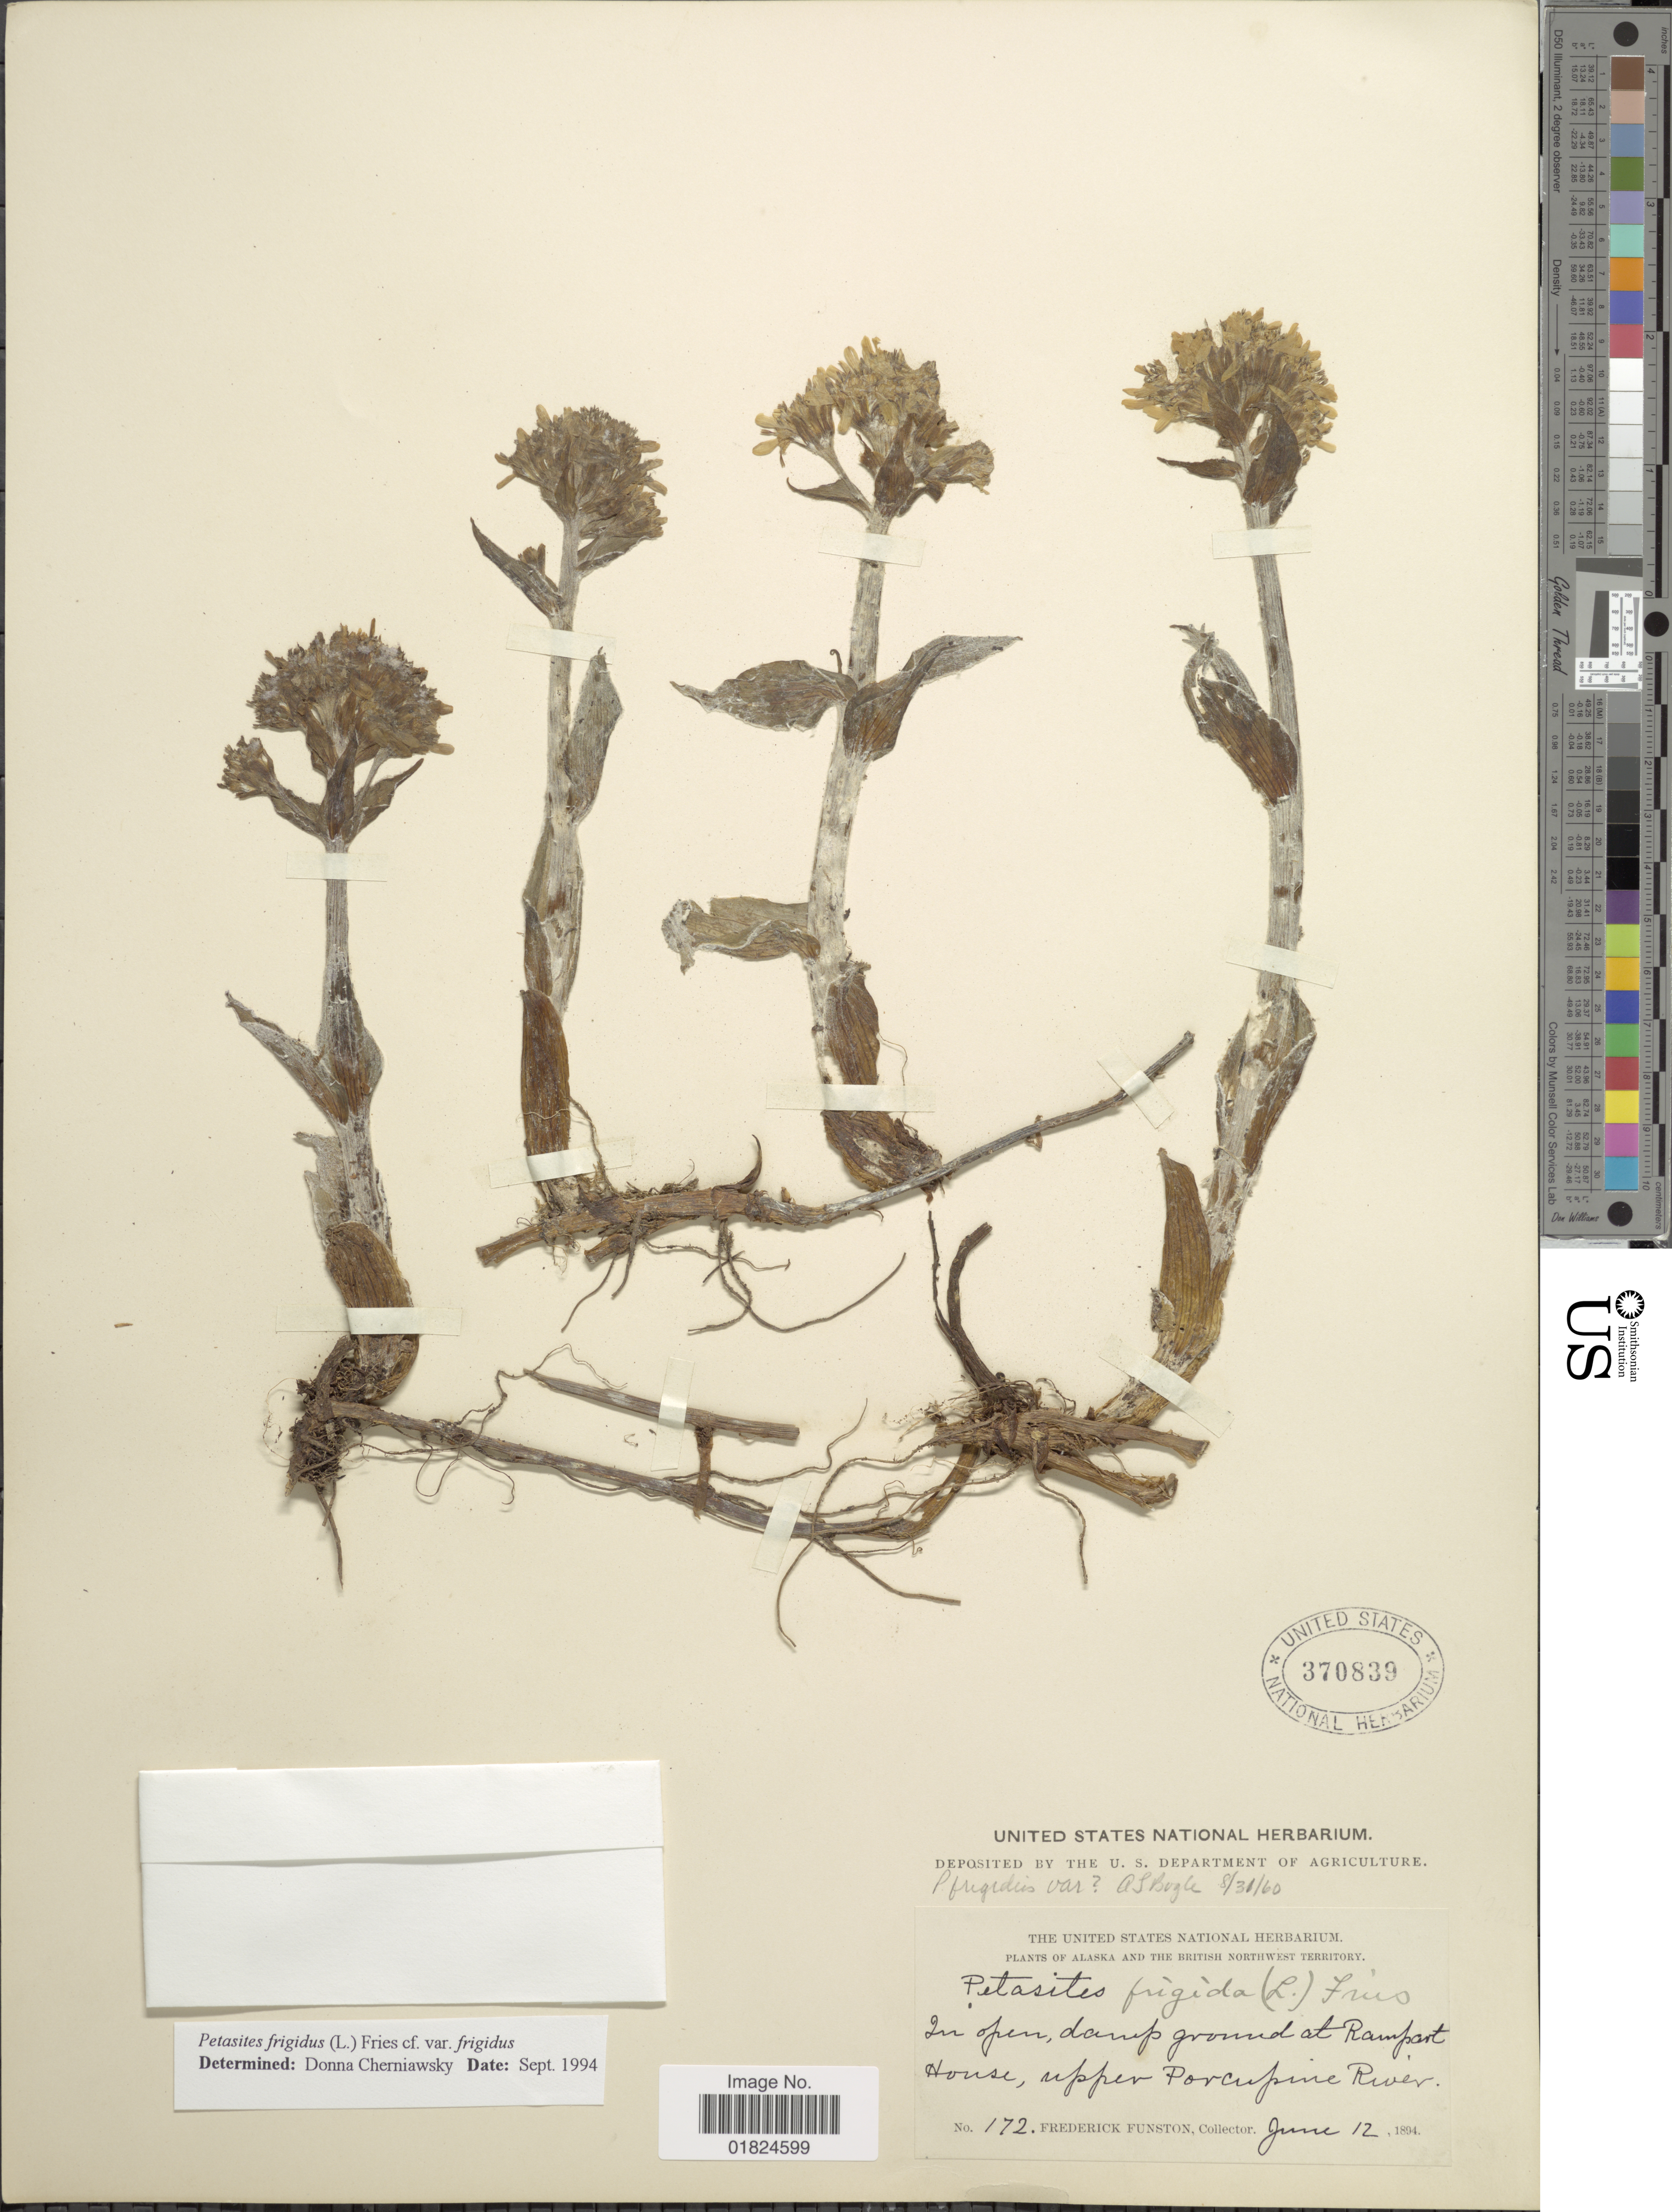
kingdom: Plantae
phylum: Tracheophyta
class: Magnoliopsida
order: Asterales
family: Asteraceae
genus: Petasites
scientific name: Petasites frigidus var. frigidus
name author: (L.) Fr.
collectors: F. Funston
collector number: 172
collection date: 1894-06-12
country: United States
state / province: Alaska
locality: Alaska and the British Northwest Territory. In open, damp ground at Ramport House, upper Porcuoine River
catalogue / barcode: US 370839